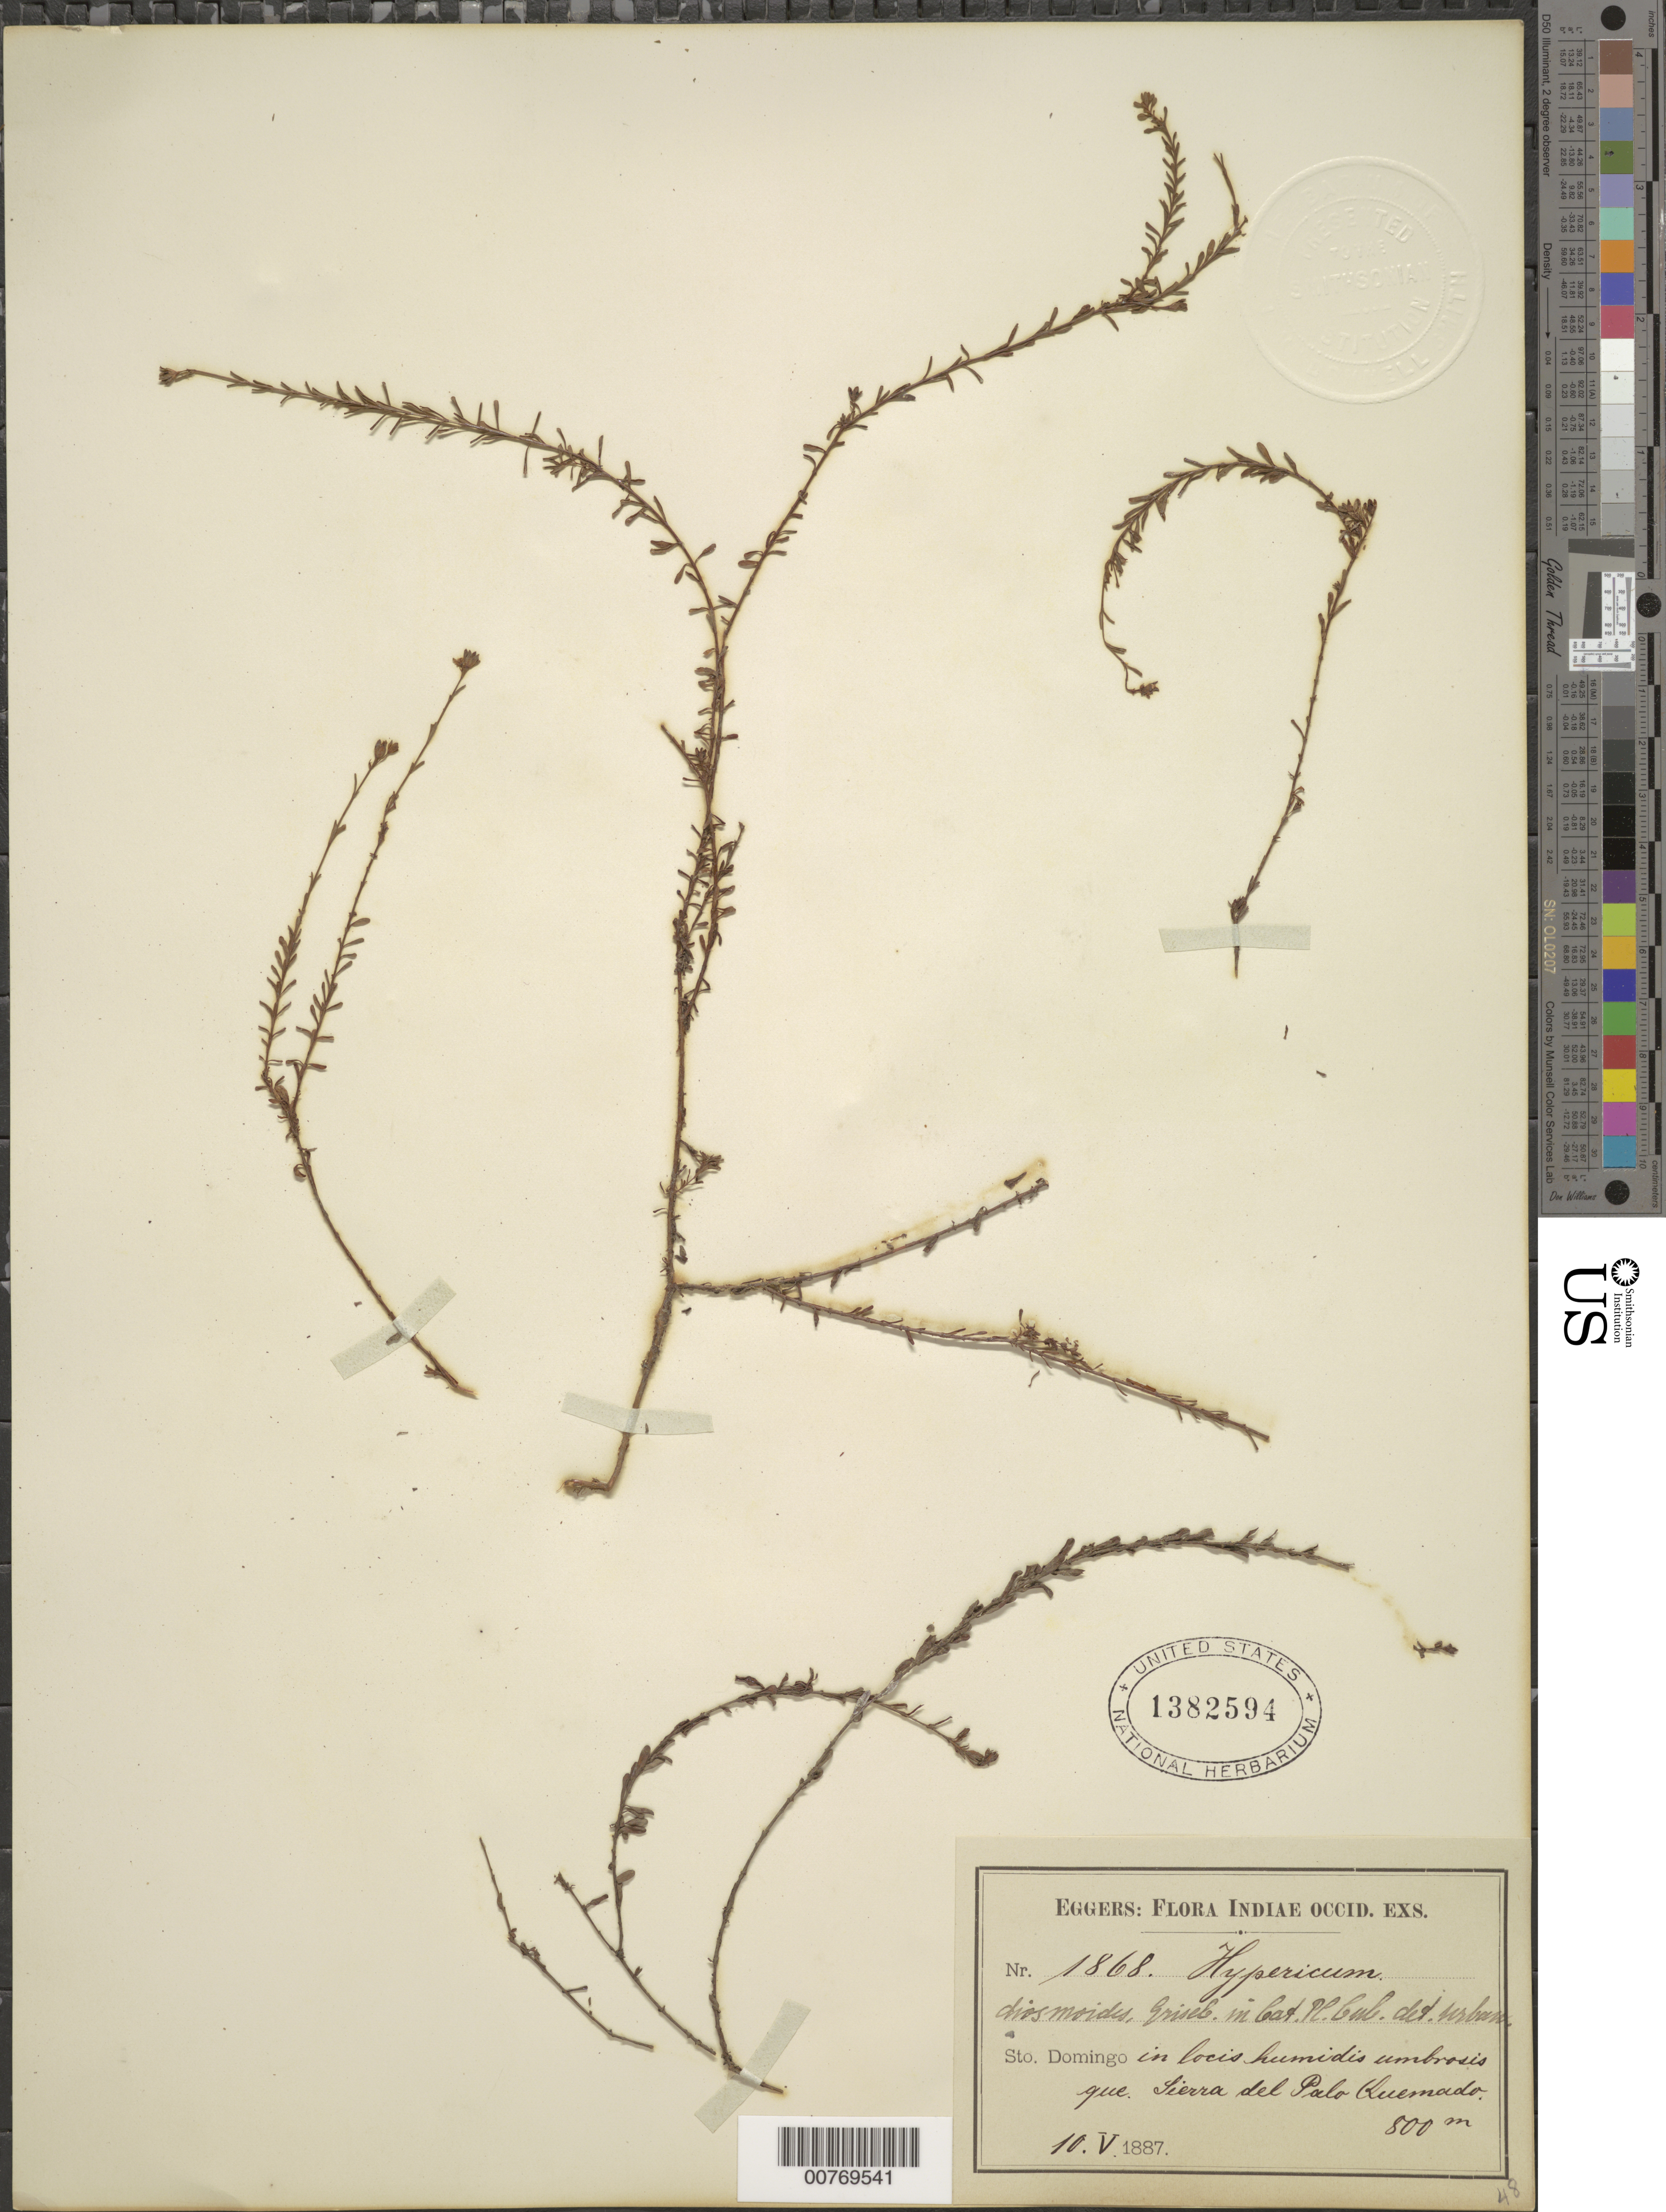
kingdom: Plantae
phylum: Tracheophyta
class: Magnoliopsida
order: Malpighiales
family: Hypericaceae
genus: Hypericum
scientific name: Hypericum diosmoides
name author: Griseb.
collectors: H. F. A. von Eggers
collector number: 1868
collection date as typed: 10 May 1887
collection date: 1887-05-10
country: Dominican Republic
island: Hispaniola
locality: Sierra del Palo Quemado.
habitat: in locis humidis umbrosis.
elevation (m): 800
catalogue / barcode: US 1382594